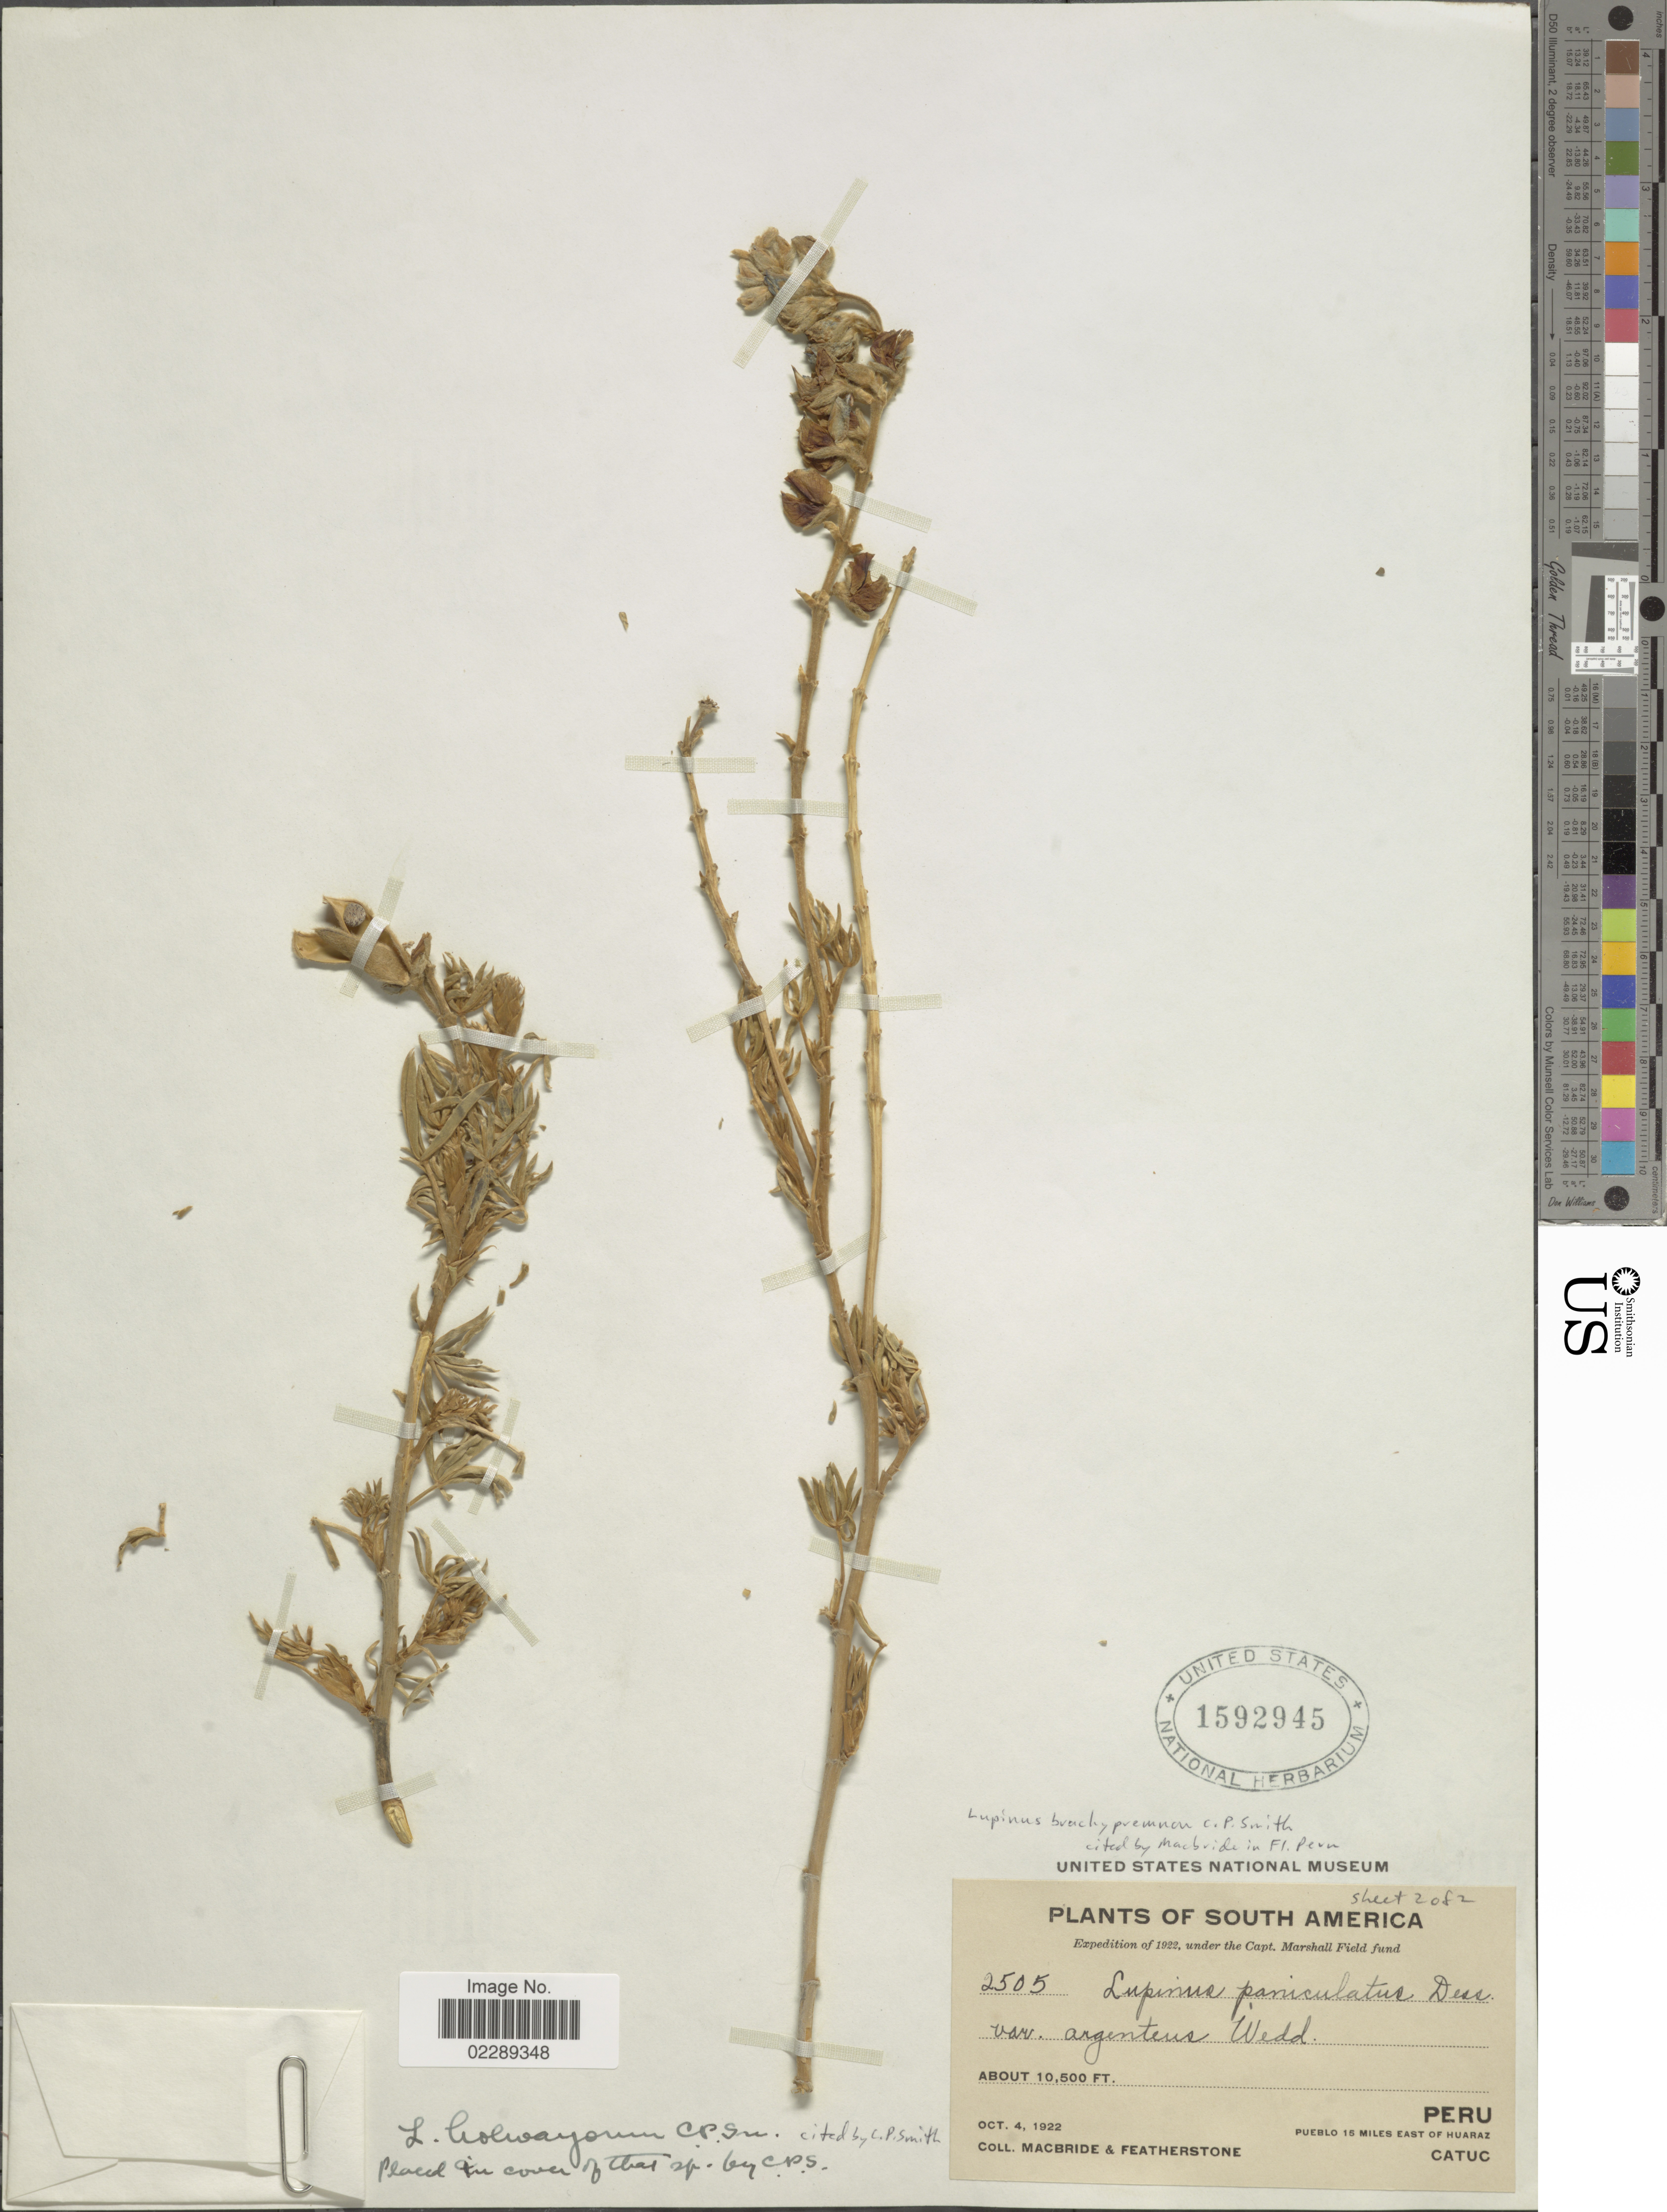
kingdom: Plantae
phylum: Tracheophyta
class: Magnoliopsida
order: Fabales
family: Fabaceae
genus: Lupinus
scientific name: Lupinus brachypremnon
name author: C.P. Sm.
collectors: Macbride, -- & -. Featherstone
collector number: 2505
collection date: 1922-10-04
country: Peru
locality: Pueblo 15 miles east of Huaraz, Catuc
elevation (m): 3200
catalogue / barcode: US 1592945